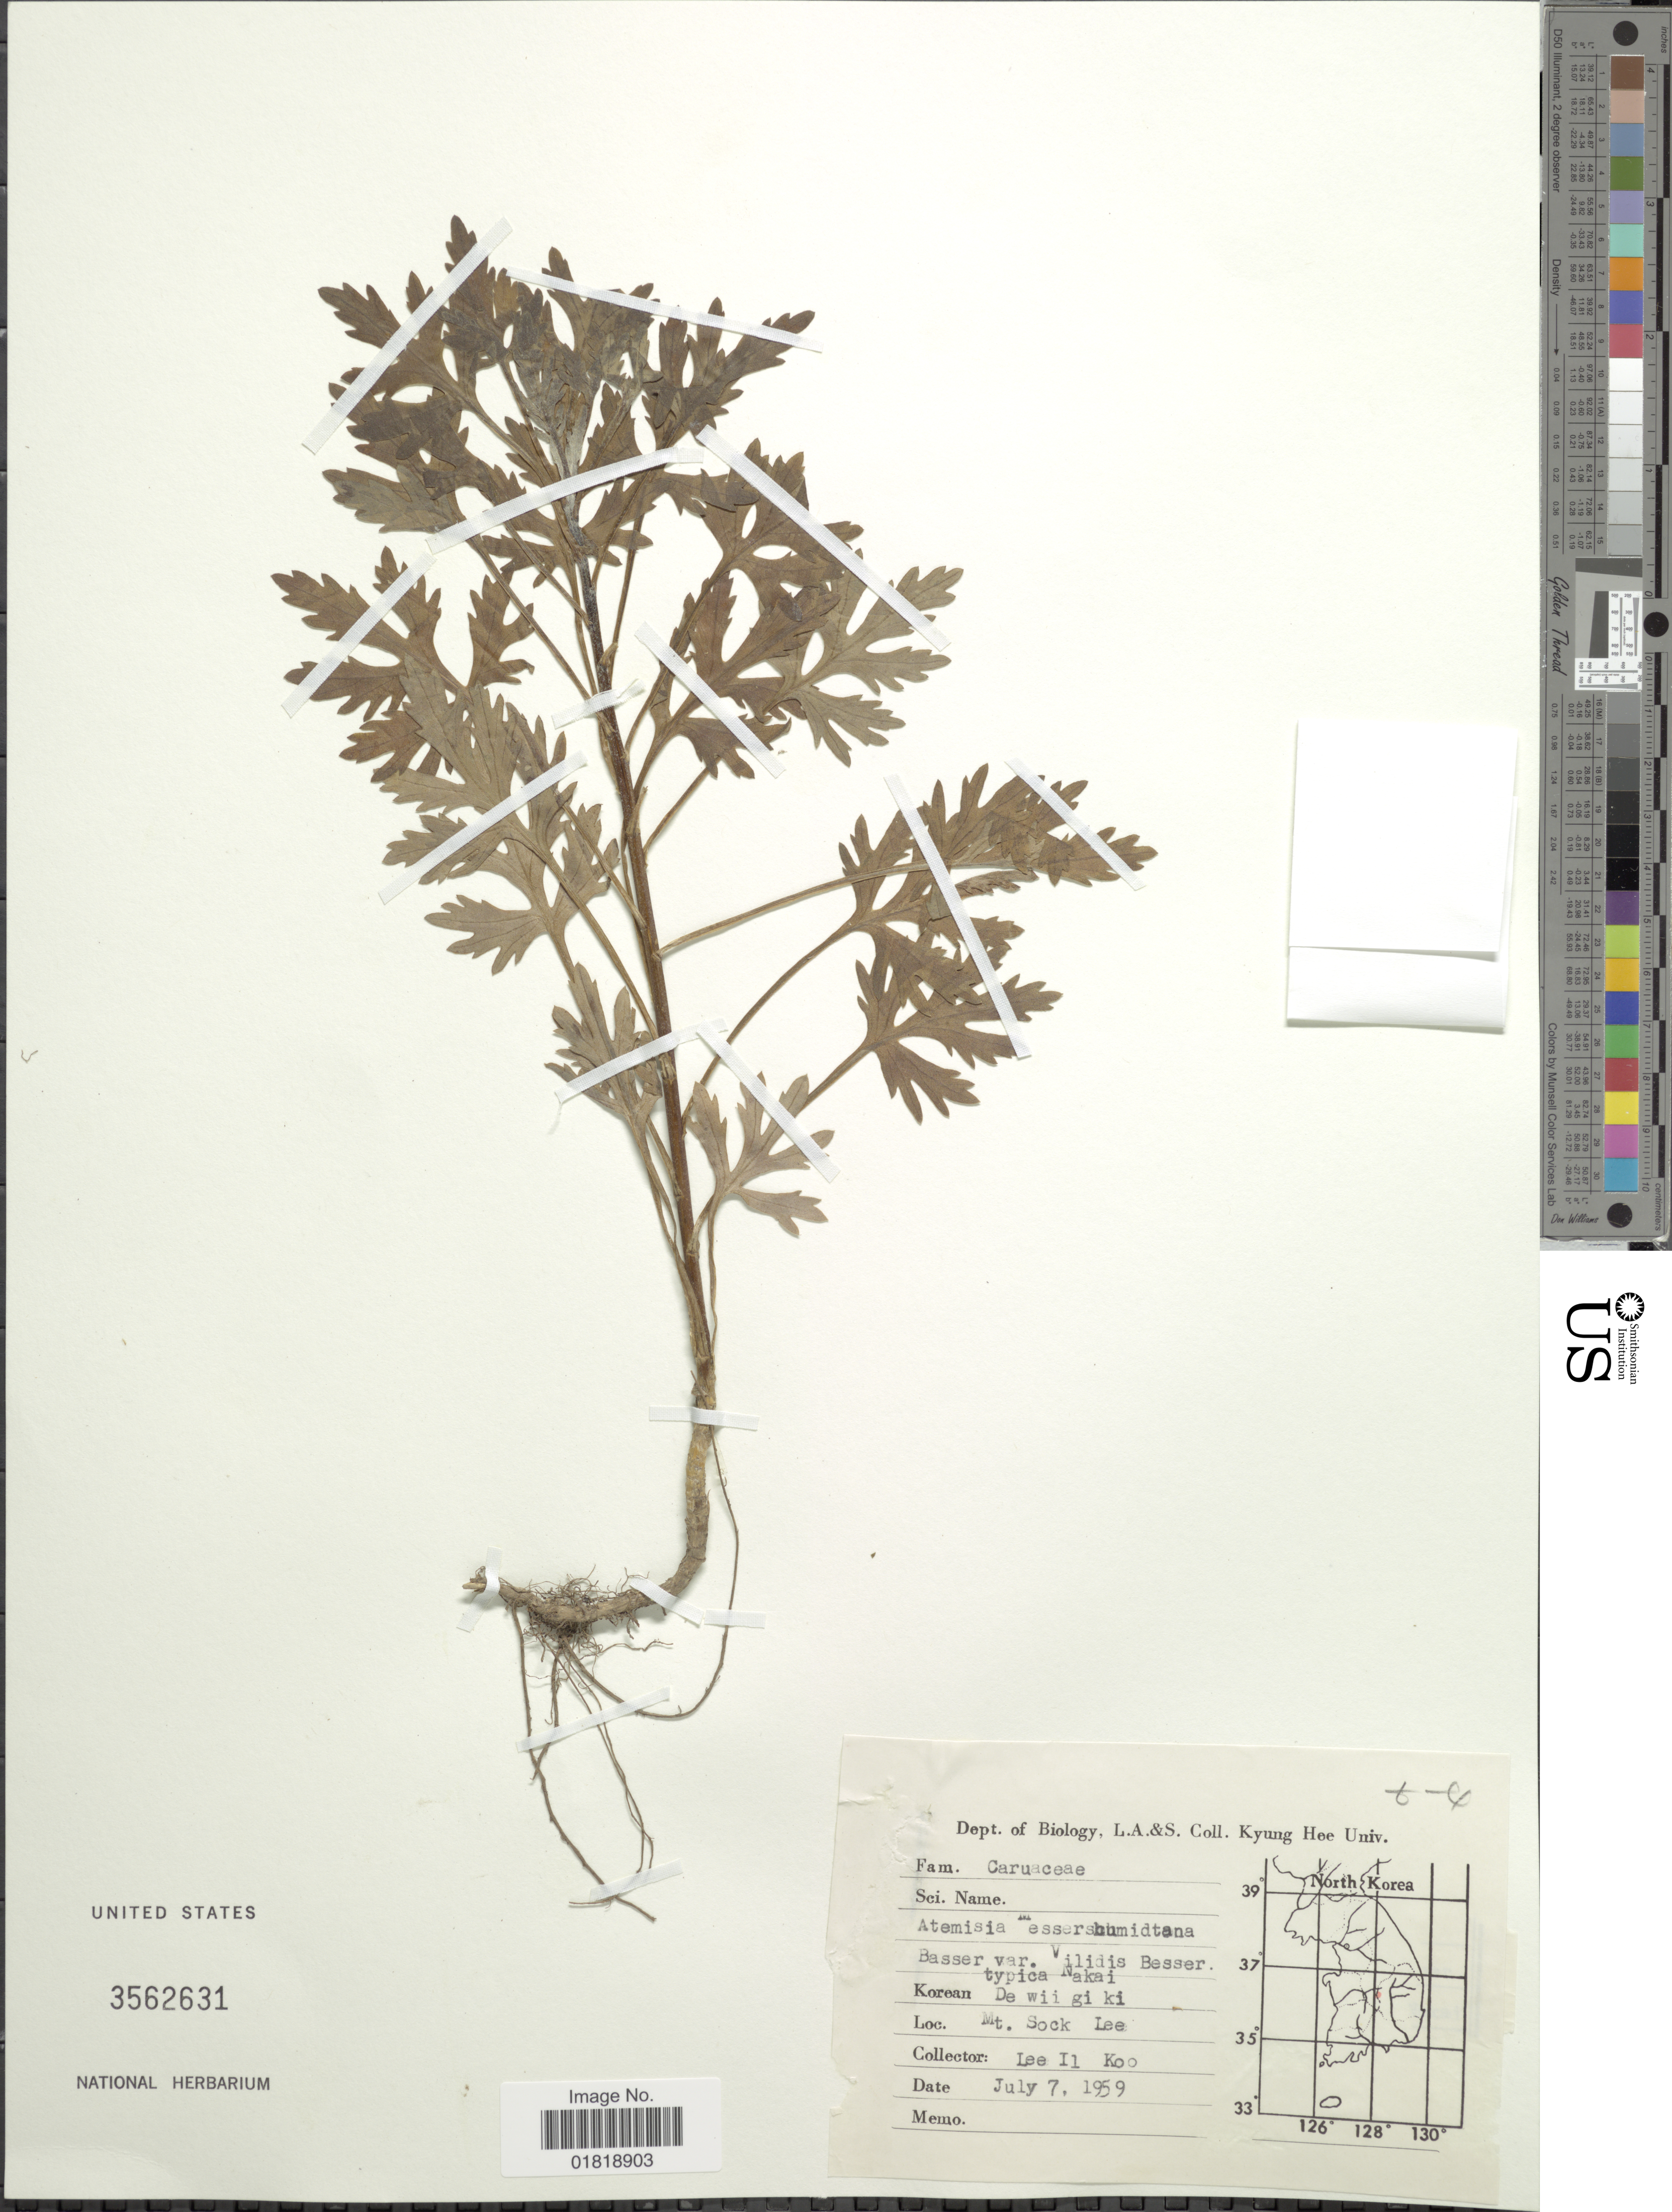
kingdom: Plantae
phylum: Tracheophyta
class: Magnoliopsida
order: Asterales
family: Asteraceae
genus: Artemisia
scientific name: Artemisia messerschmidiana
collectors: I. Lee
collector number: t-4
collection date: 1959-09-07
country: South Korea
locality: Mt. Sock Lee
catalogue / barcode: US 3562631